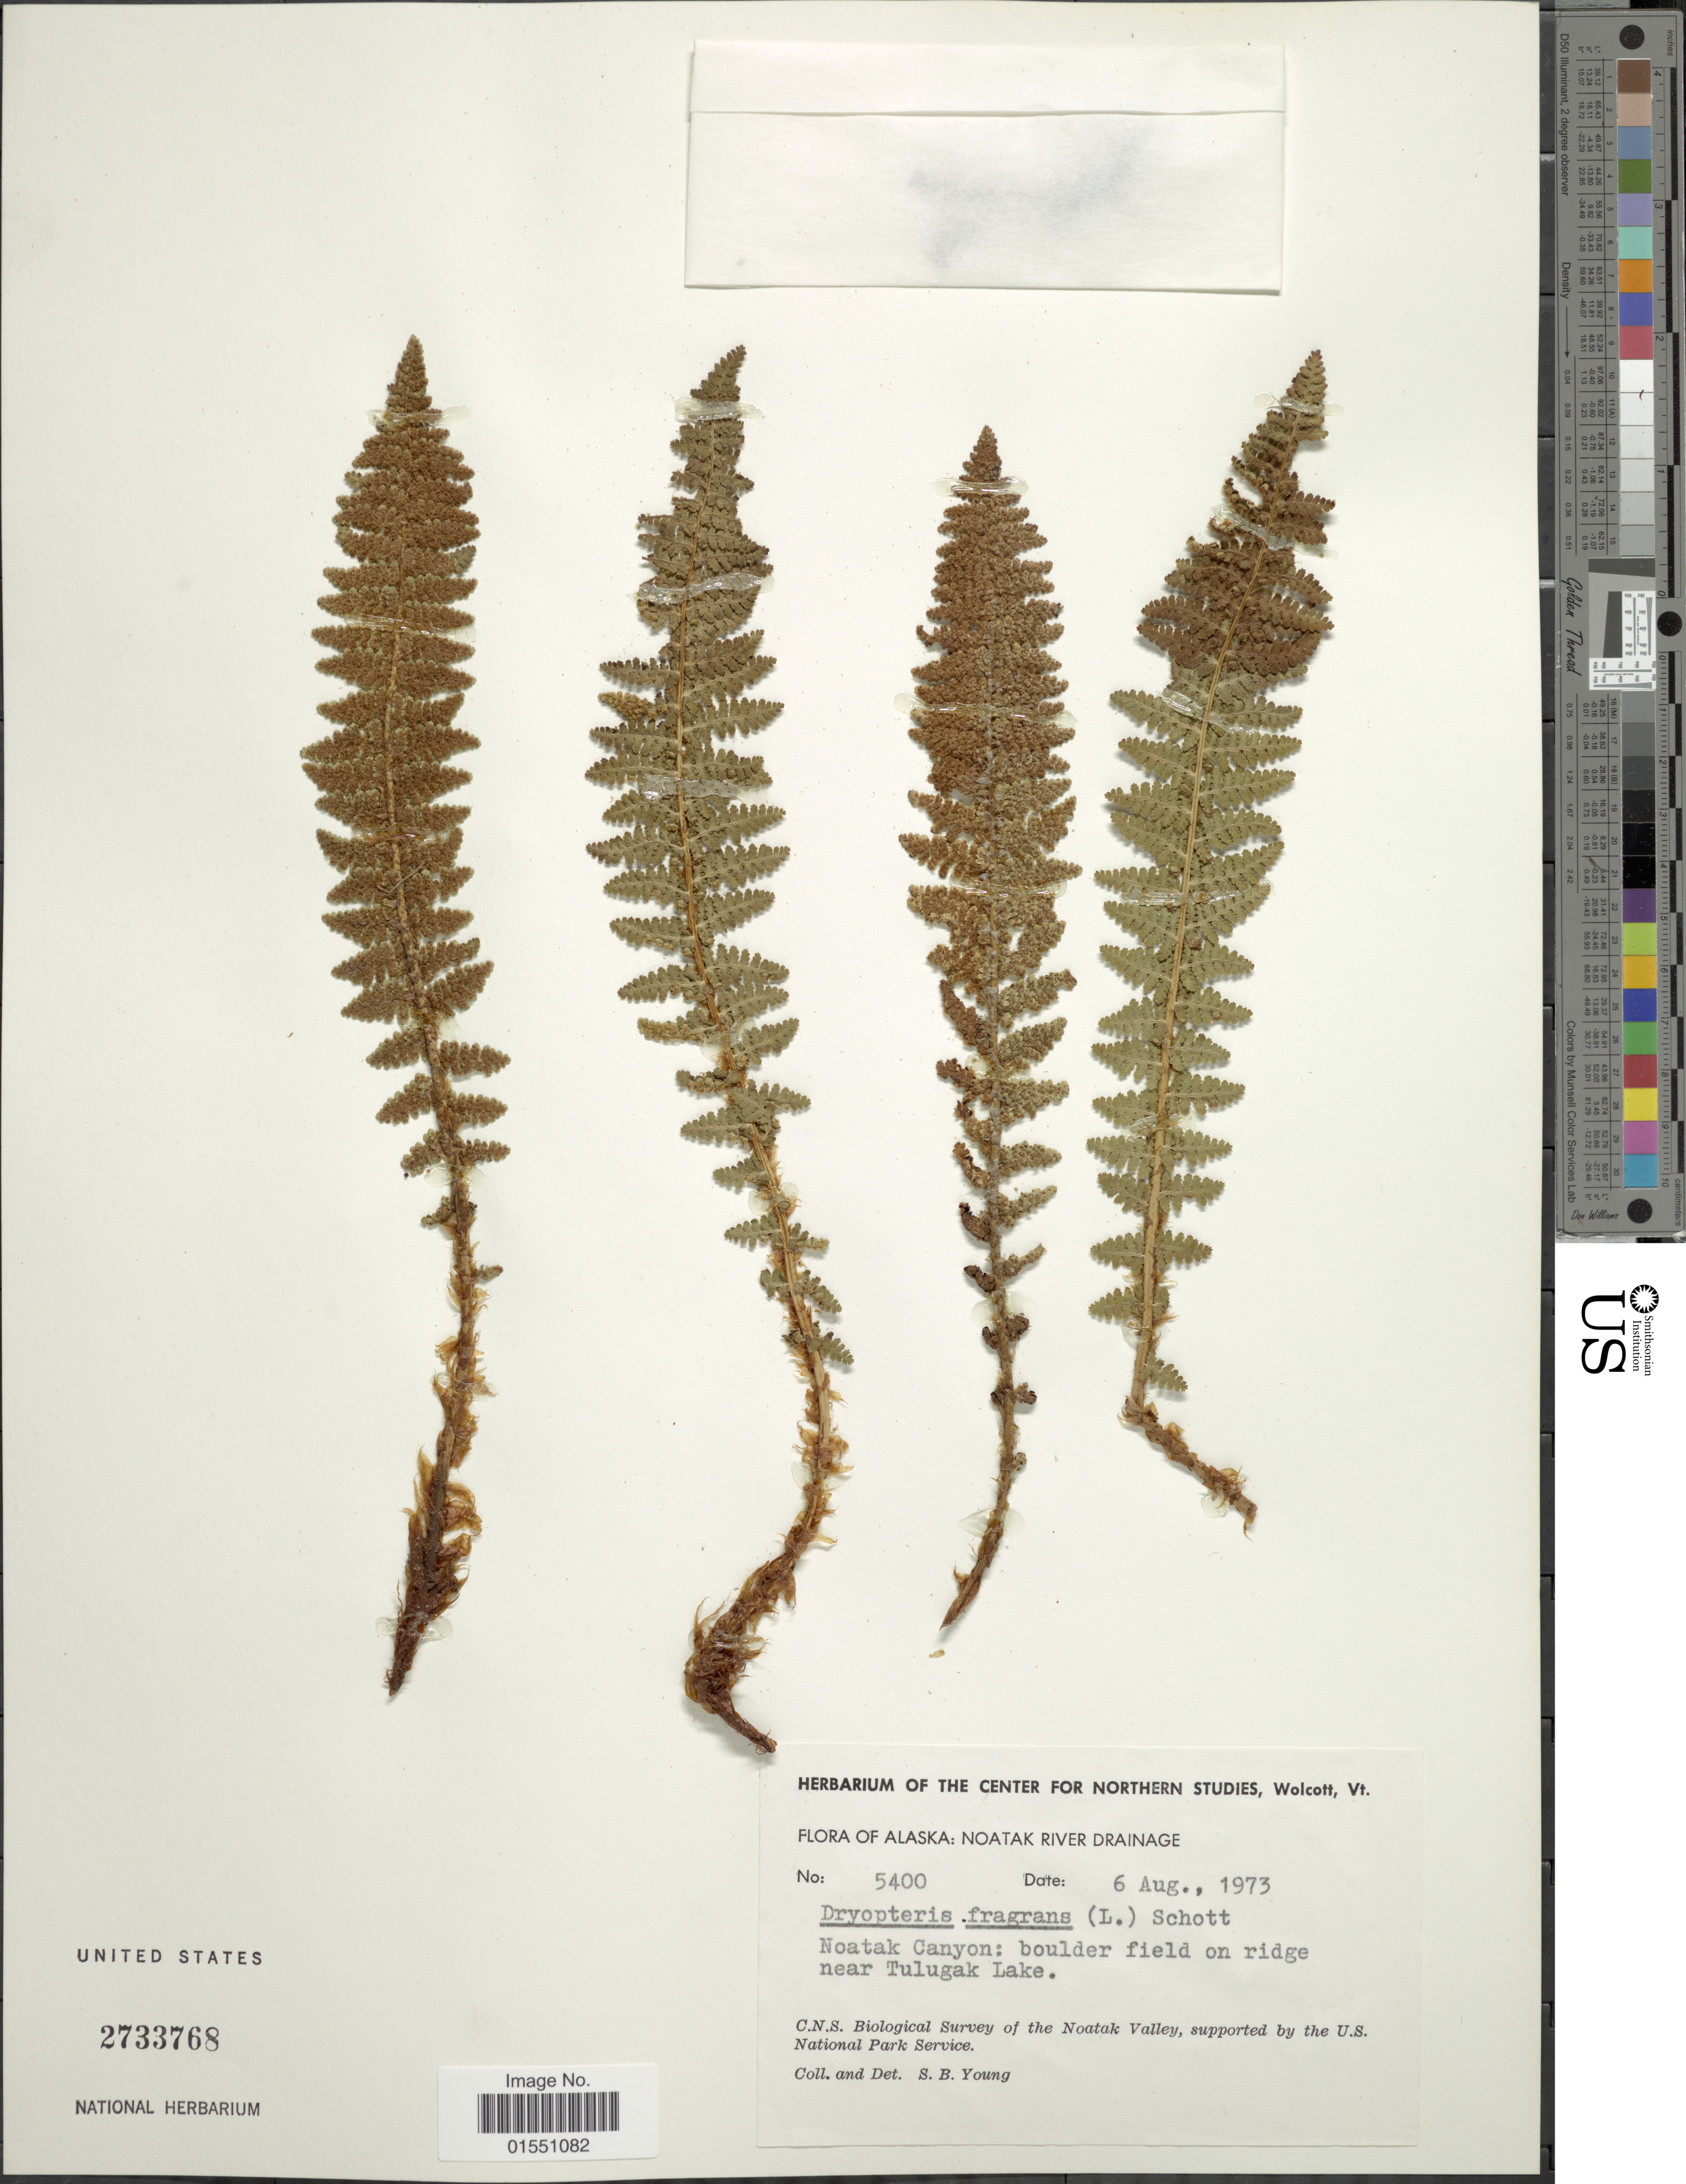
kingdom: Plantae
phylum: Tracheophyta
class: Polypodiopsida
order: Polypodiales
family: Dryopteridaceae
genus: Dryopteris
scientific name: Dryopteris fragrans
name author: (L.) Schott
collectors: S. Young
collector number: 5400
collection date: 1973-08-06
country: United States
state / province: Alaska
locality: Noatak River Drainage. Noatak Canyon: boulder field on ridge near Tulugak Lake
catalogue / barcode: US 2733768